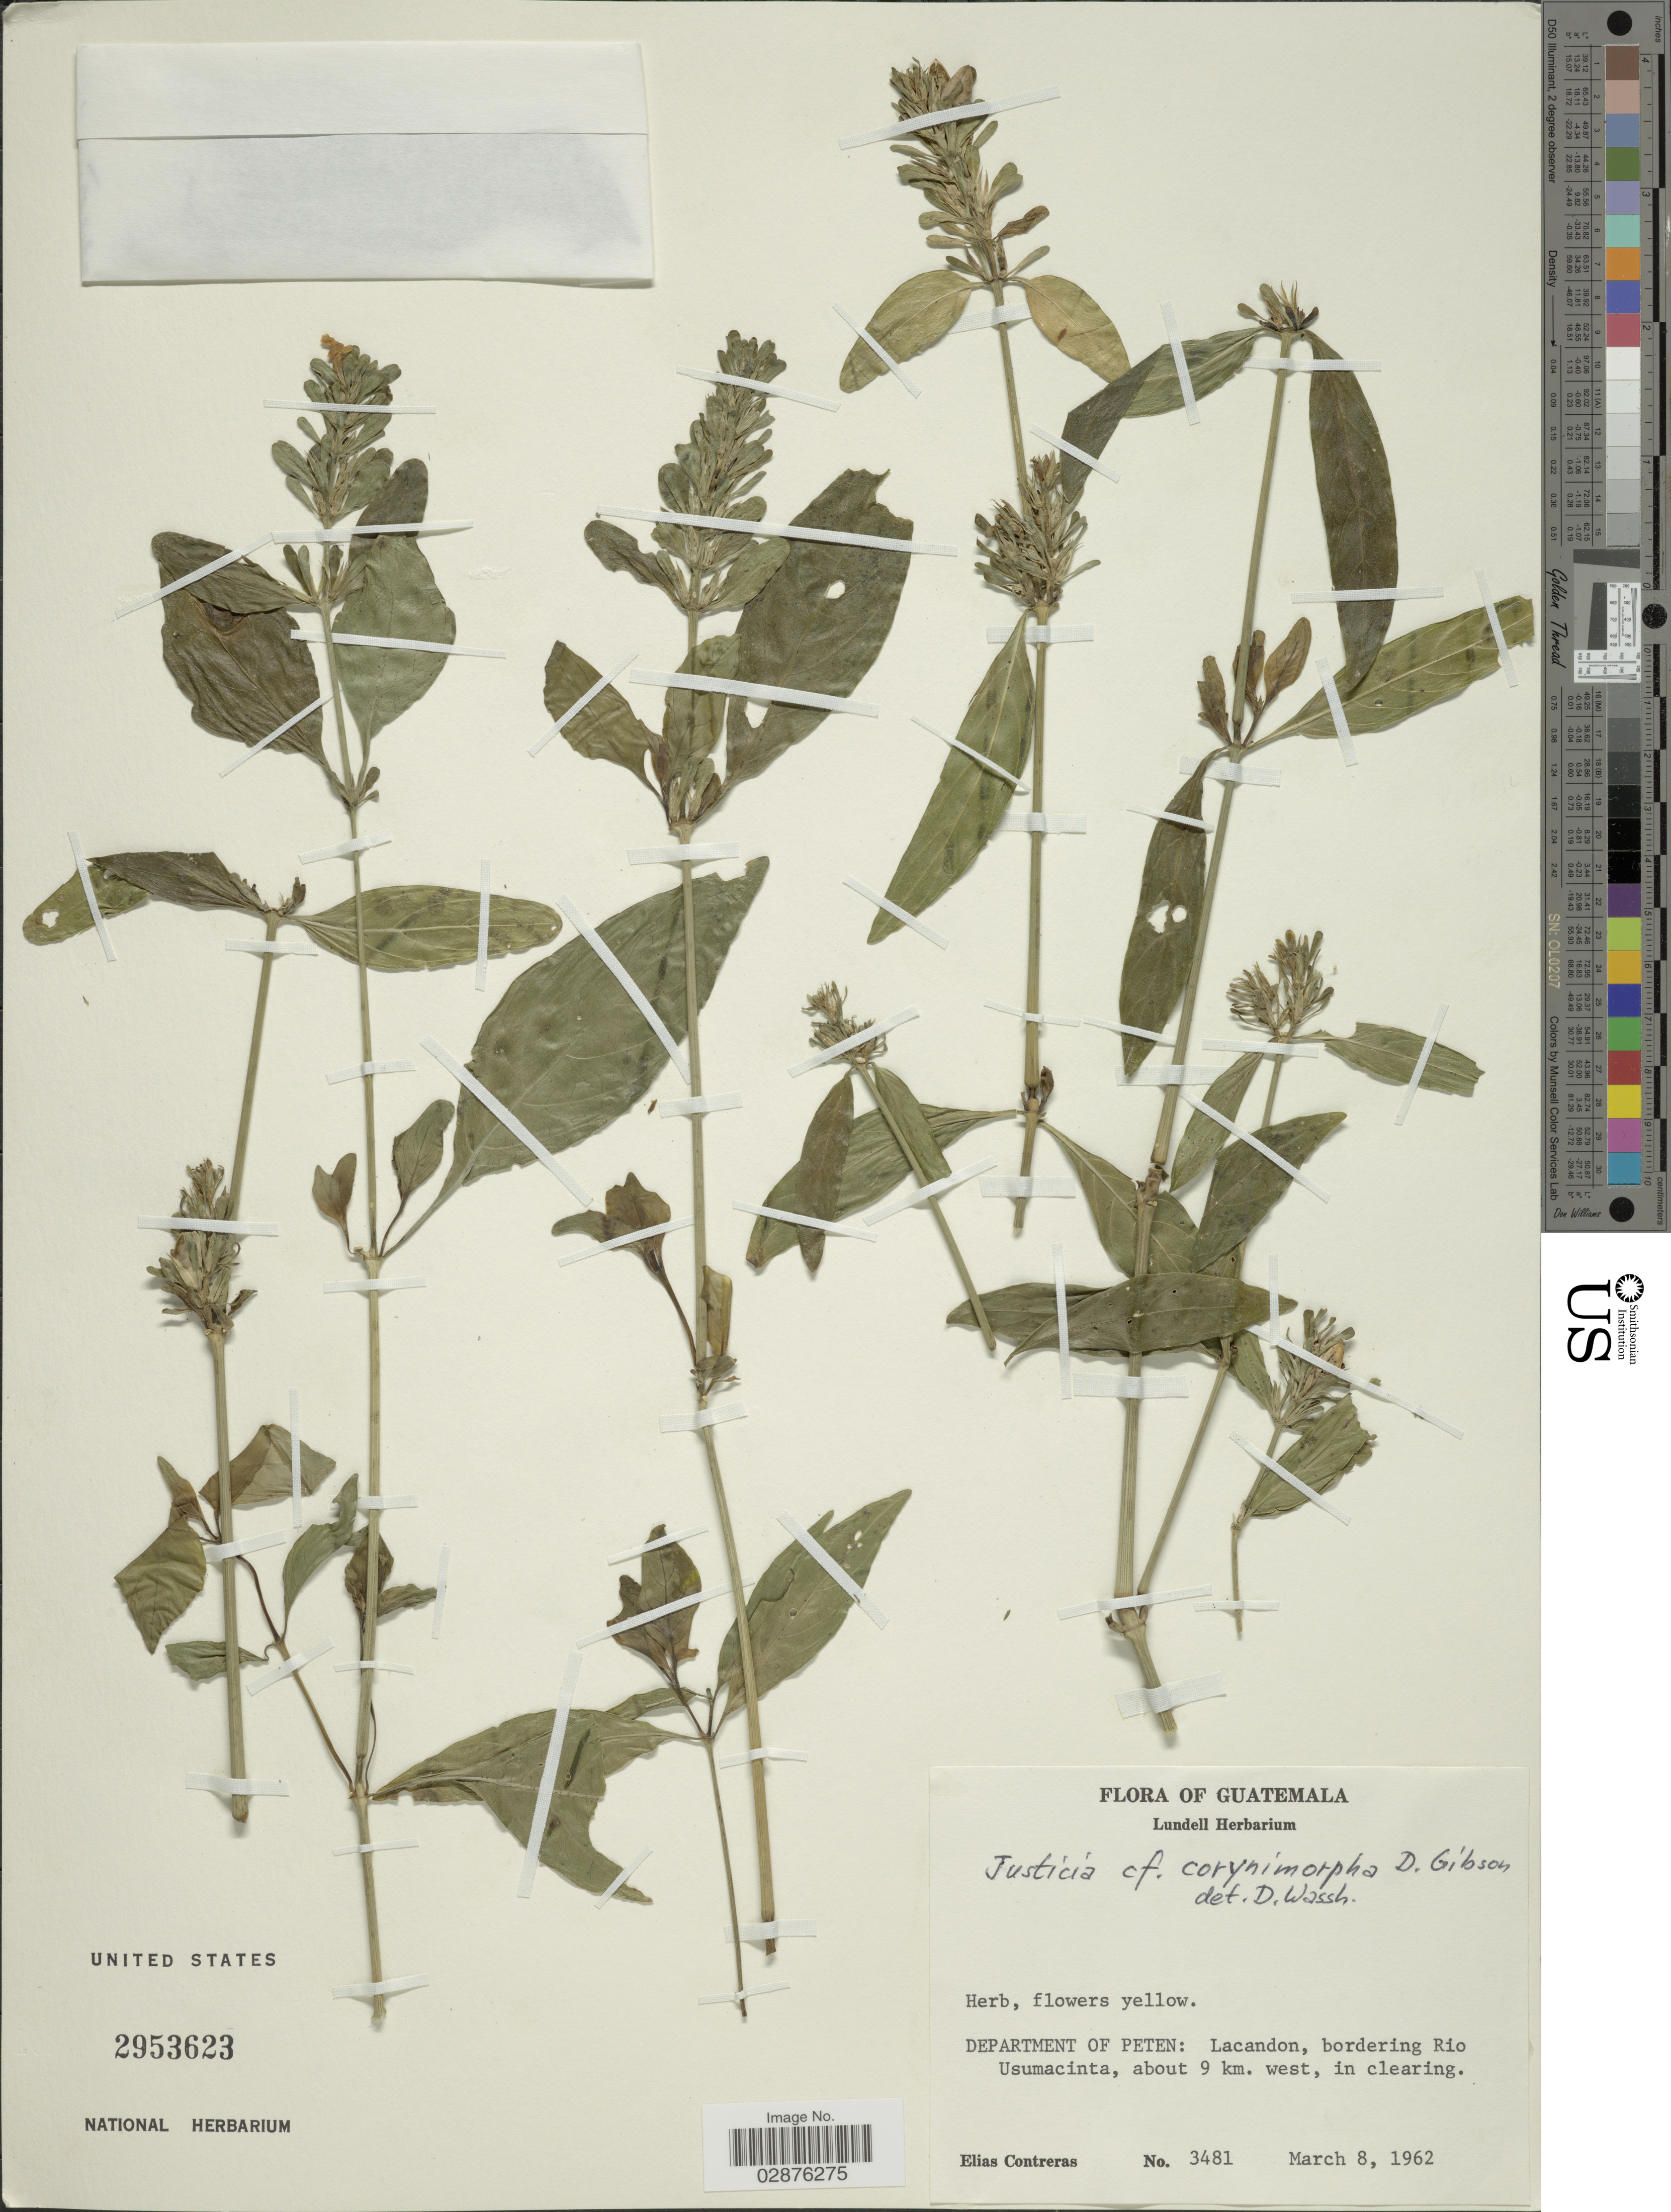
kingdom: Plantae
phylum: Tracheophyta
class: Magnoliopsida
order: Lamiales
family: Acanthaceae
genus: Justicia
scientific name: Justicia corynimorpha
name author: D.N. Gibson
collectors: E. Contreras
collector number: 3481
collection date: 1962-03-08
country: Guatemala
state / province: El Petén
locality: Department of Peten: Lacandon, bordering Rio Usamacinta, about 9 km. west.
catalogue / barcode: US 2953623